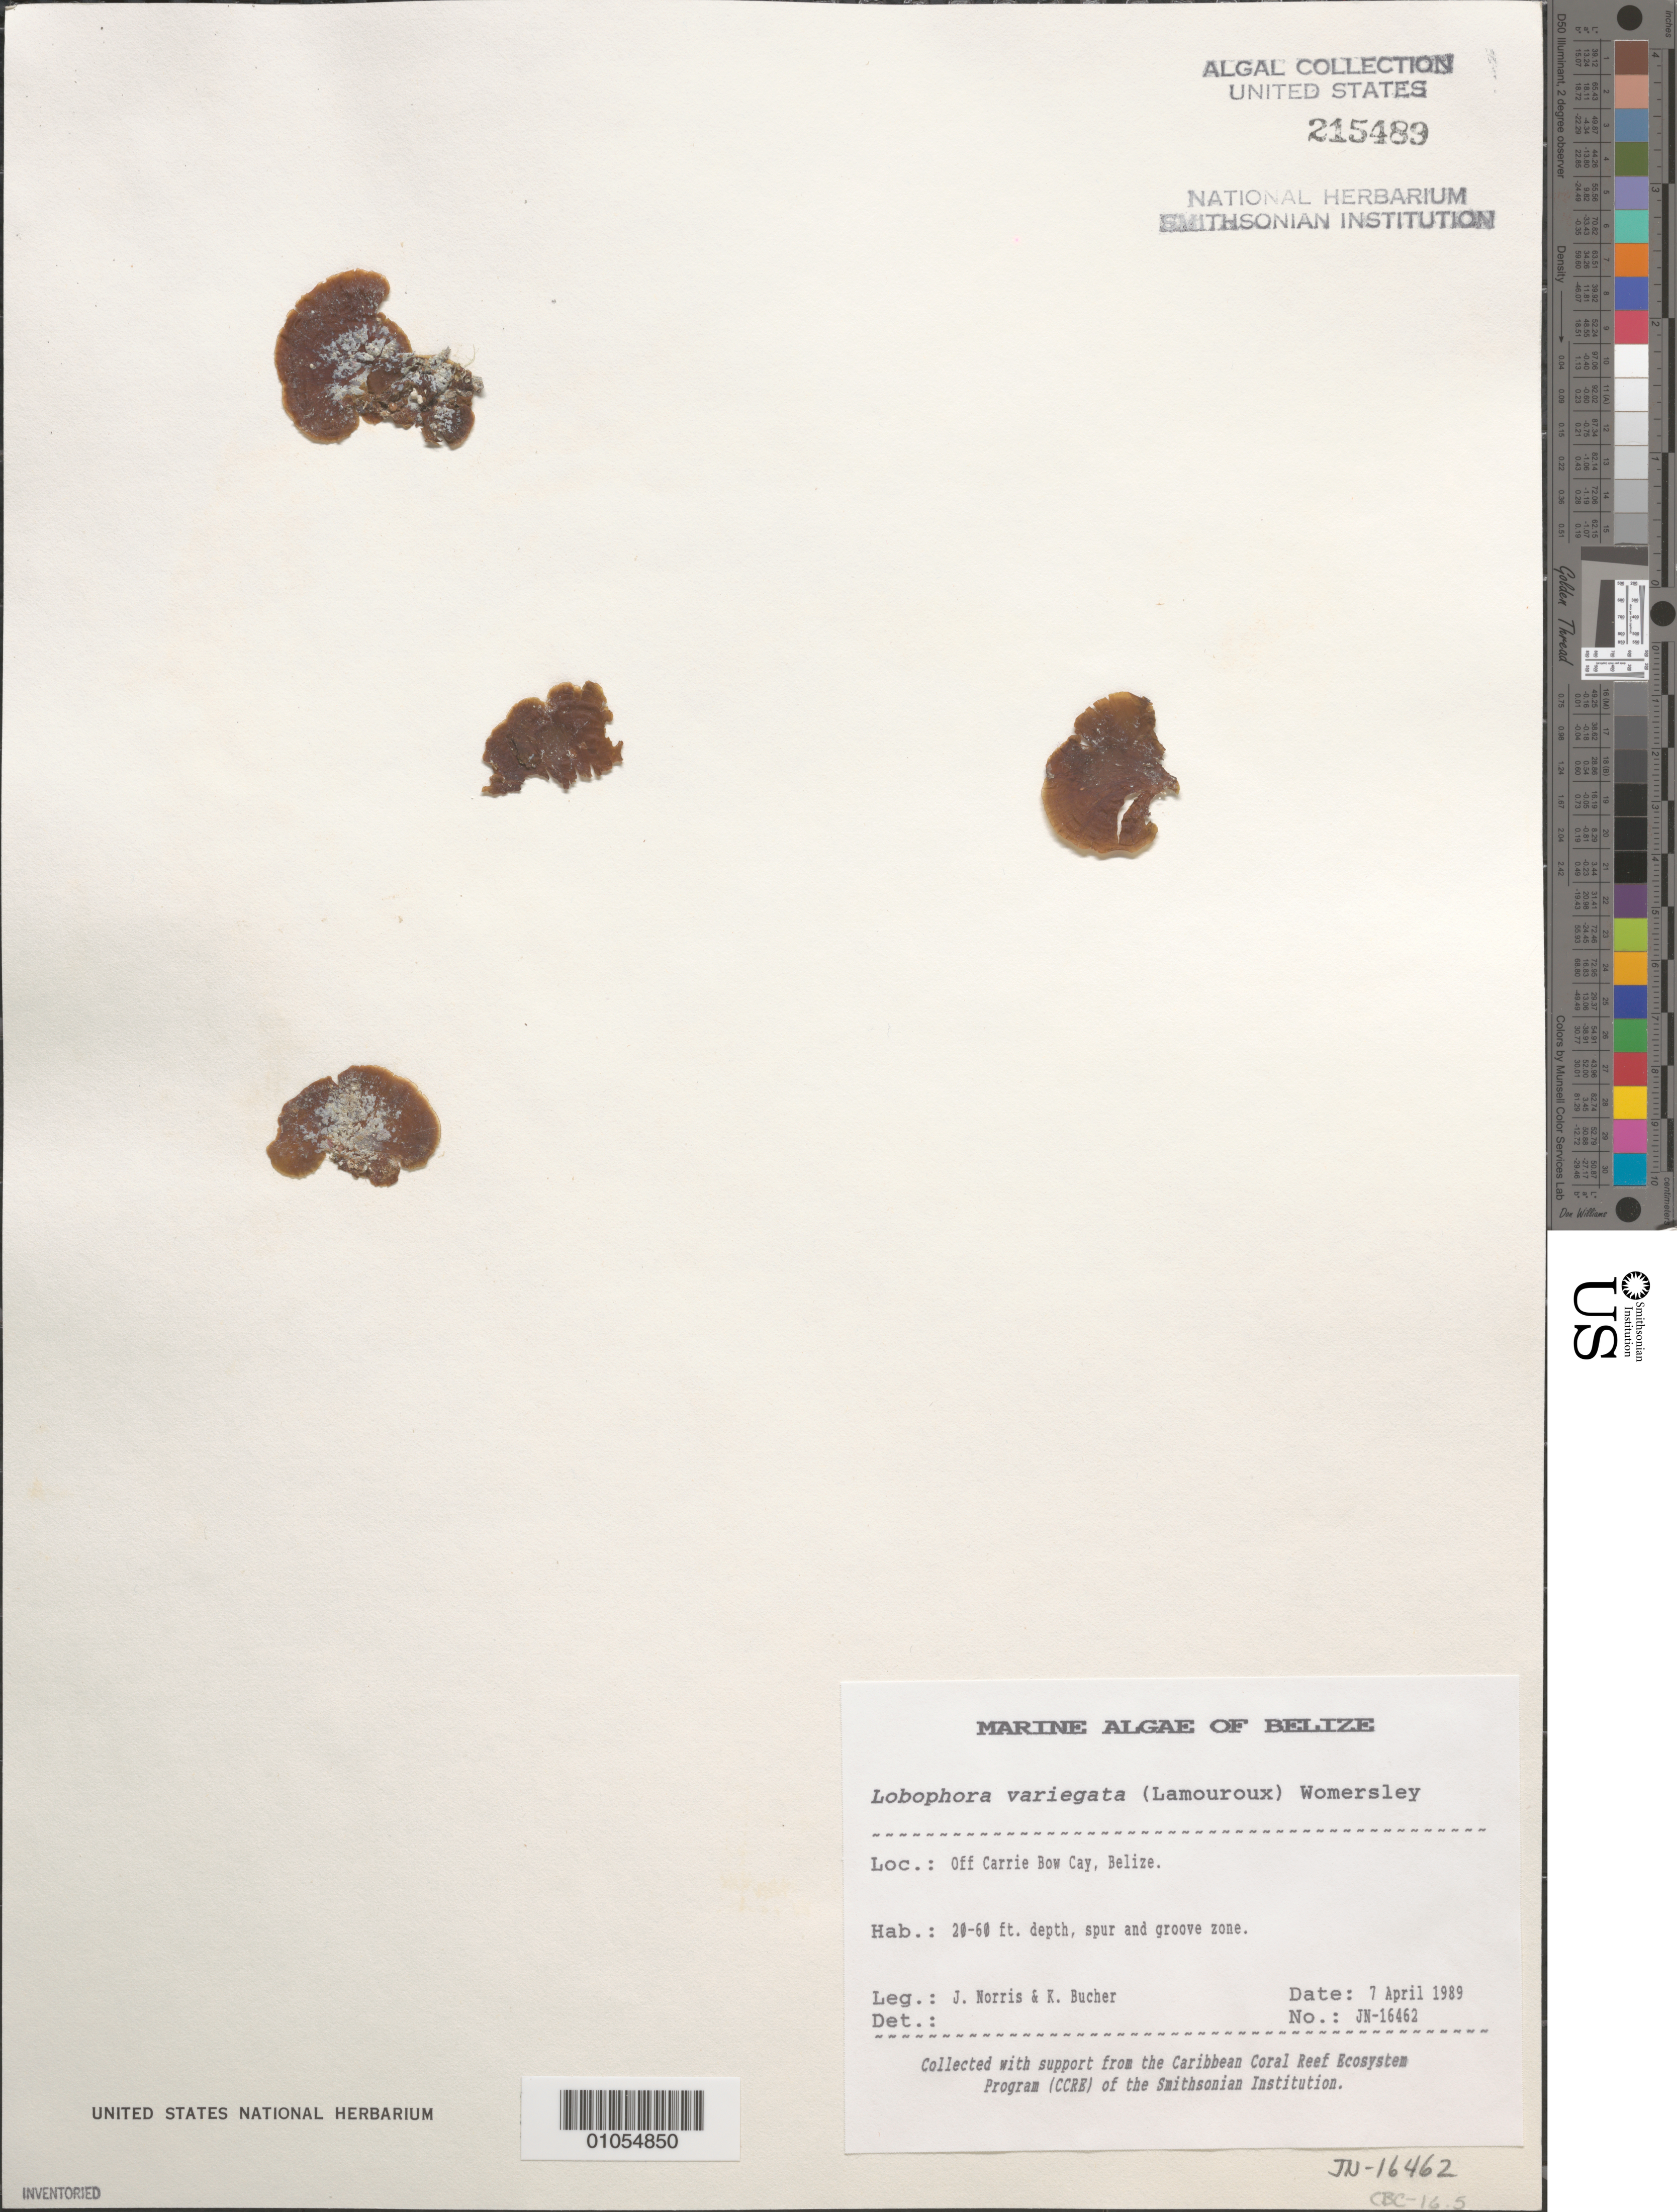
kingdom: Chromista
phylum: Ochrophyta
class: Phaeophyceae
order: Dictyotales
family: Dictyotaceae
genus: Lobophora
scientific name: Lobophora variegata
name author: (J.V.Lamouroux) Womersley & E.C. Oliveira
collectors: J. N. Norris & K. E. Bucher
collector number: JN-16462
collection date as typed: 07 Apr 1989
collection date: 1989-04-07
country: Belize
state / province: Stann Creek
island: Carrie Bow Cay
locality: Off Carrie Bow Cay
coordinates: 16 48'N, 88 05'W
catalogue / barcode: US 215489